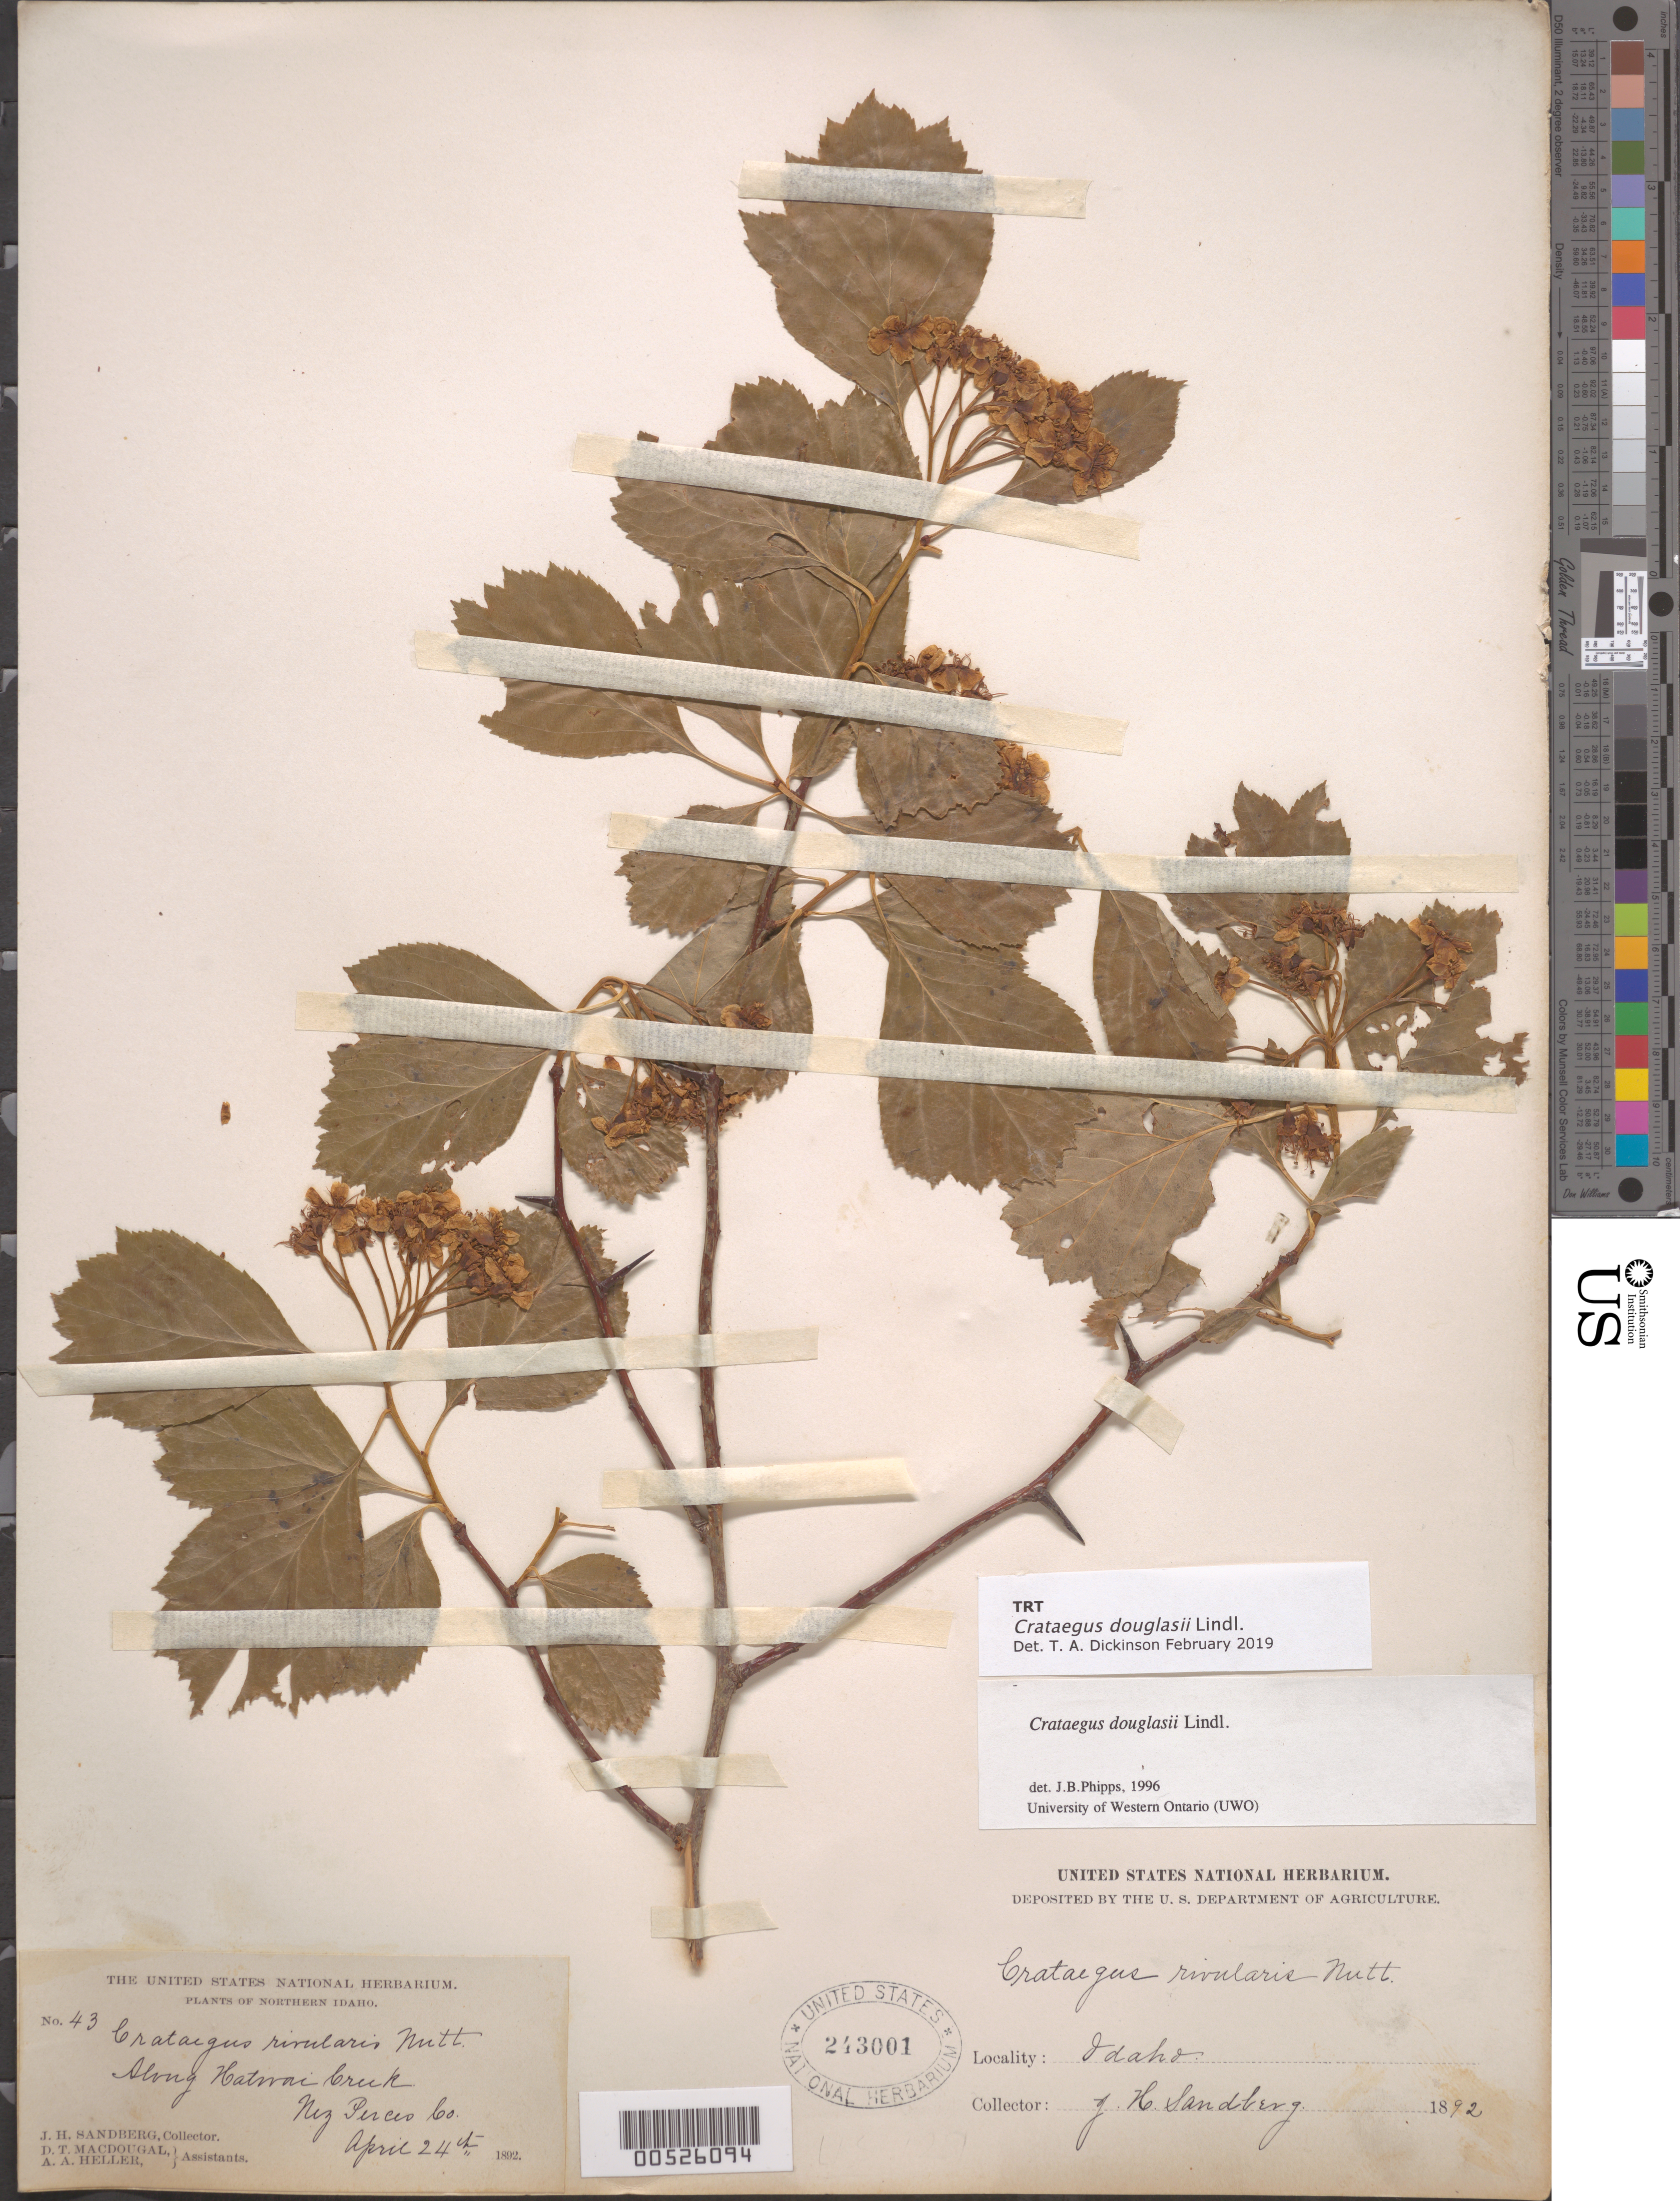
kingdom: Plantae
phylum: Tracheophyta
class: Magnoliopsida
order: Rosales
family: Rosaceae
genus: Crataegus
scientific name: Crataegus douglasii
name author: Lindl.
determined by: Phipps, James B., (UWO), University of Western Ontario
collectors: J. H. Sandberg, D. T. MacDougal & A. A. Heller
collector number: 43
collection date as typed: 24 Apr 1892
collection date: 1892-04-24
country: United States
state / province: Idaho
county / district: Nez Perce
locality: Along Katrrai Creek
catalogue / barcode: US 243001